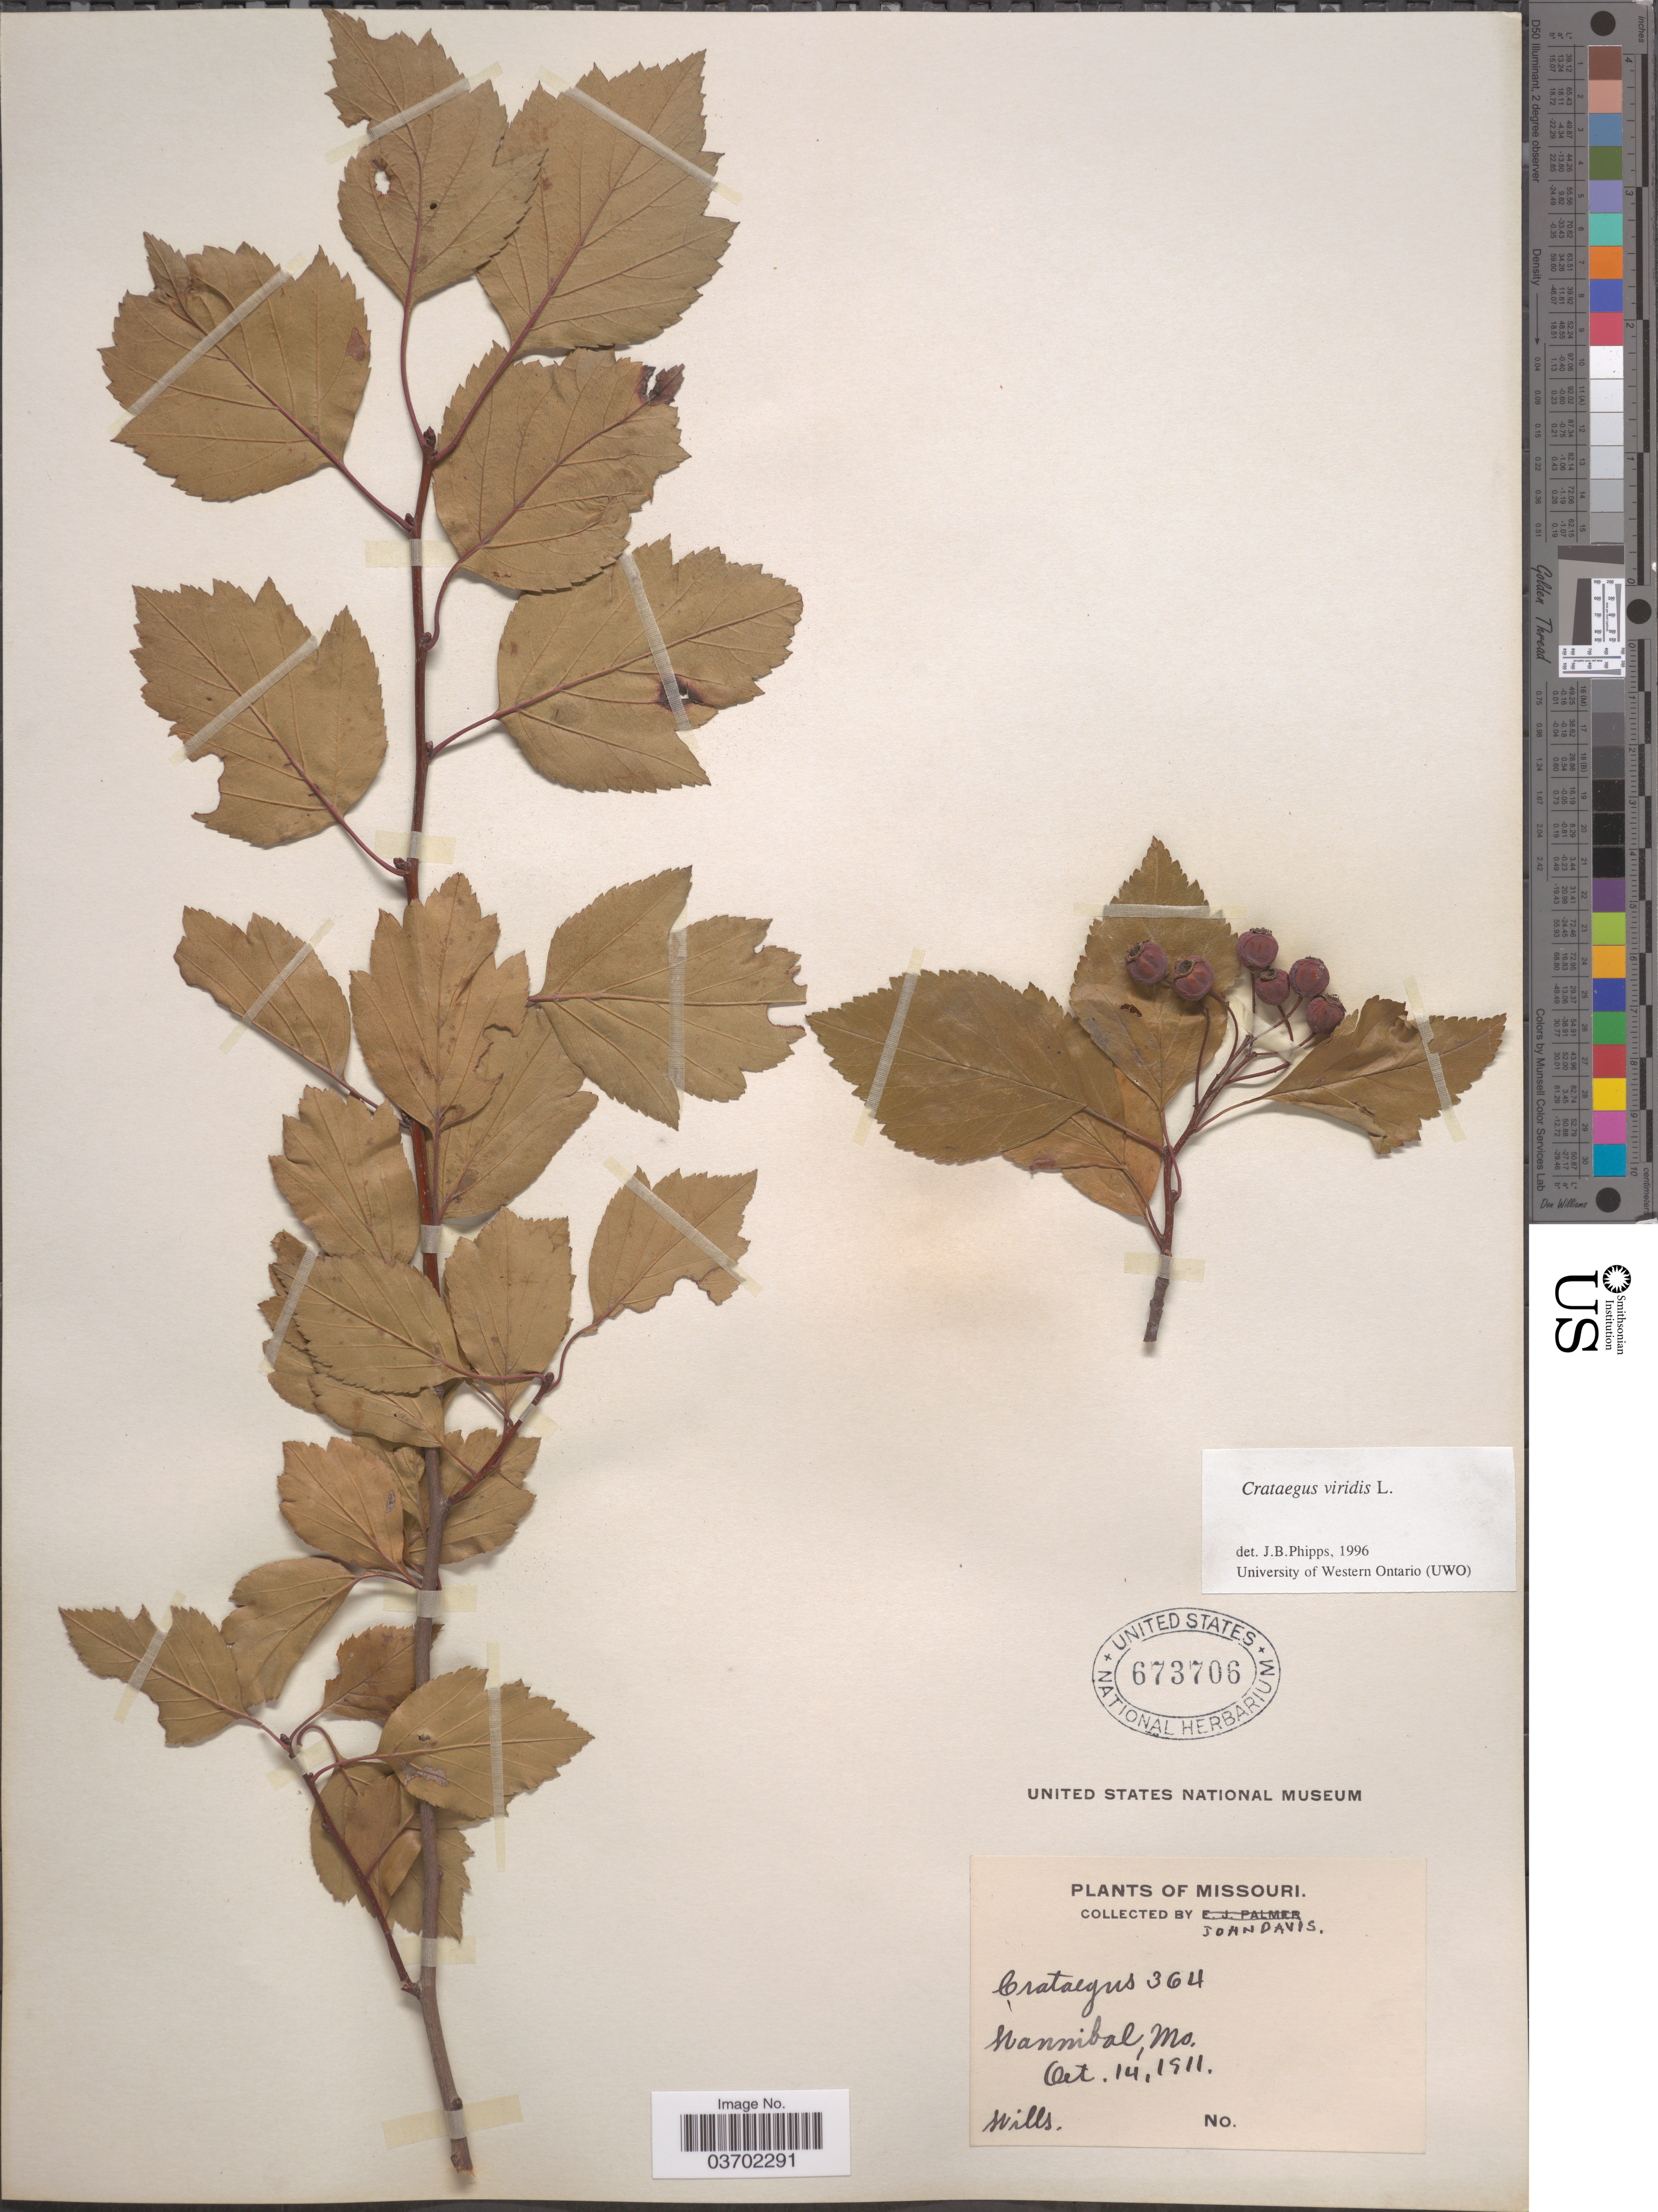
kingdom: Plantae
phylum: Tracheophyta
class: Magnoliopsida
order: Rosales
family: Rosaceae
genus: Crataegus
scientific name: Crataegus viridis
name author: L.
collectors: J. Davis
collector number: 364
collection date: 1911-10-14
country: United States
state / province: Missouri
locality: Hannibal.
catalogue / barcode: US 673706